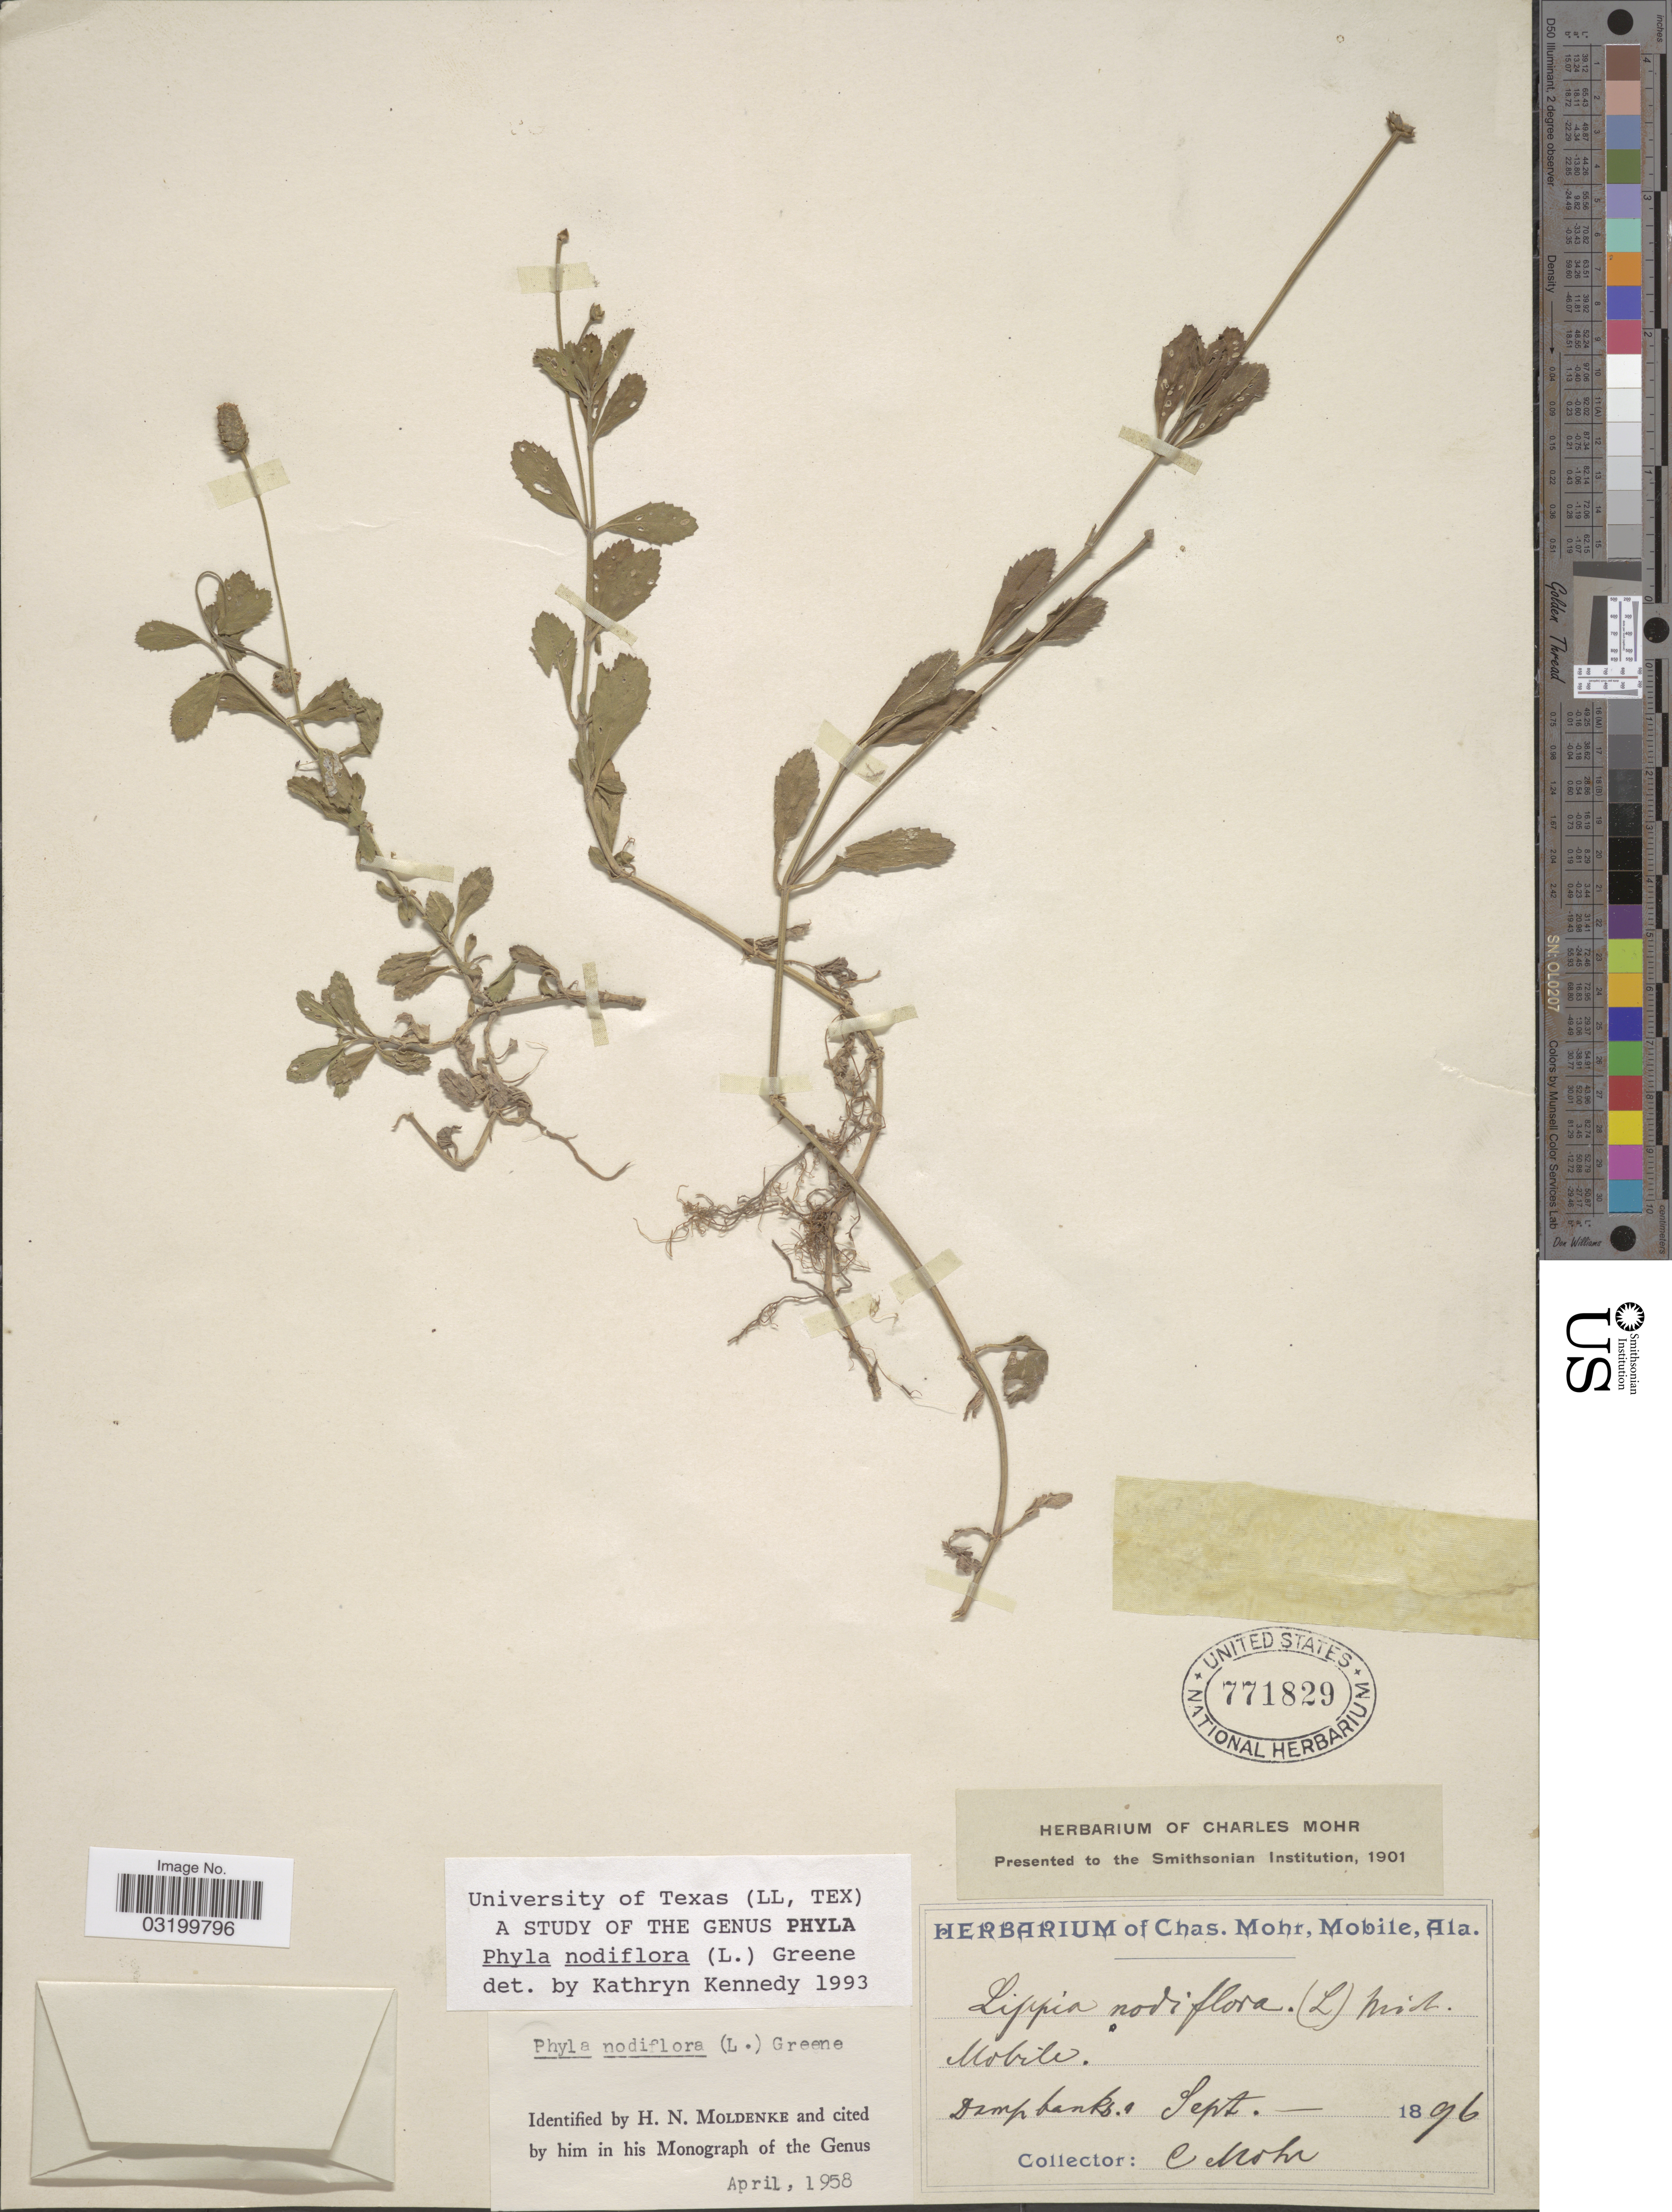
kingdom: Plantae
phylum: Tracheophyta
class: Magnoliopsida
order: Lamiales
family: Verbenaceae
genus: Phyla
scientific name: Phyla nodiflora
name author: (L.) Greene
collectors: Mohr, C. T. (herbarium)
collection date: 1896-09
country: United States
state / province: Alabama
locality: Mobile. Damp banks.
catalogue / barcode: US 771829